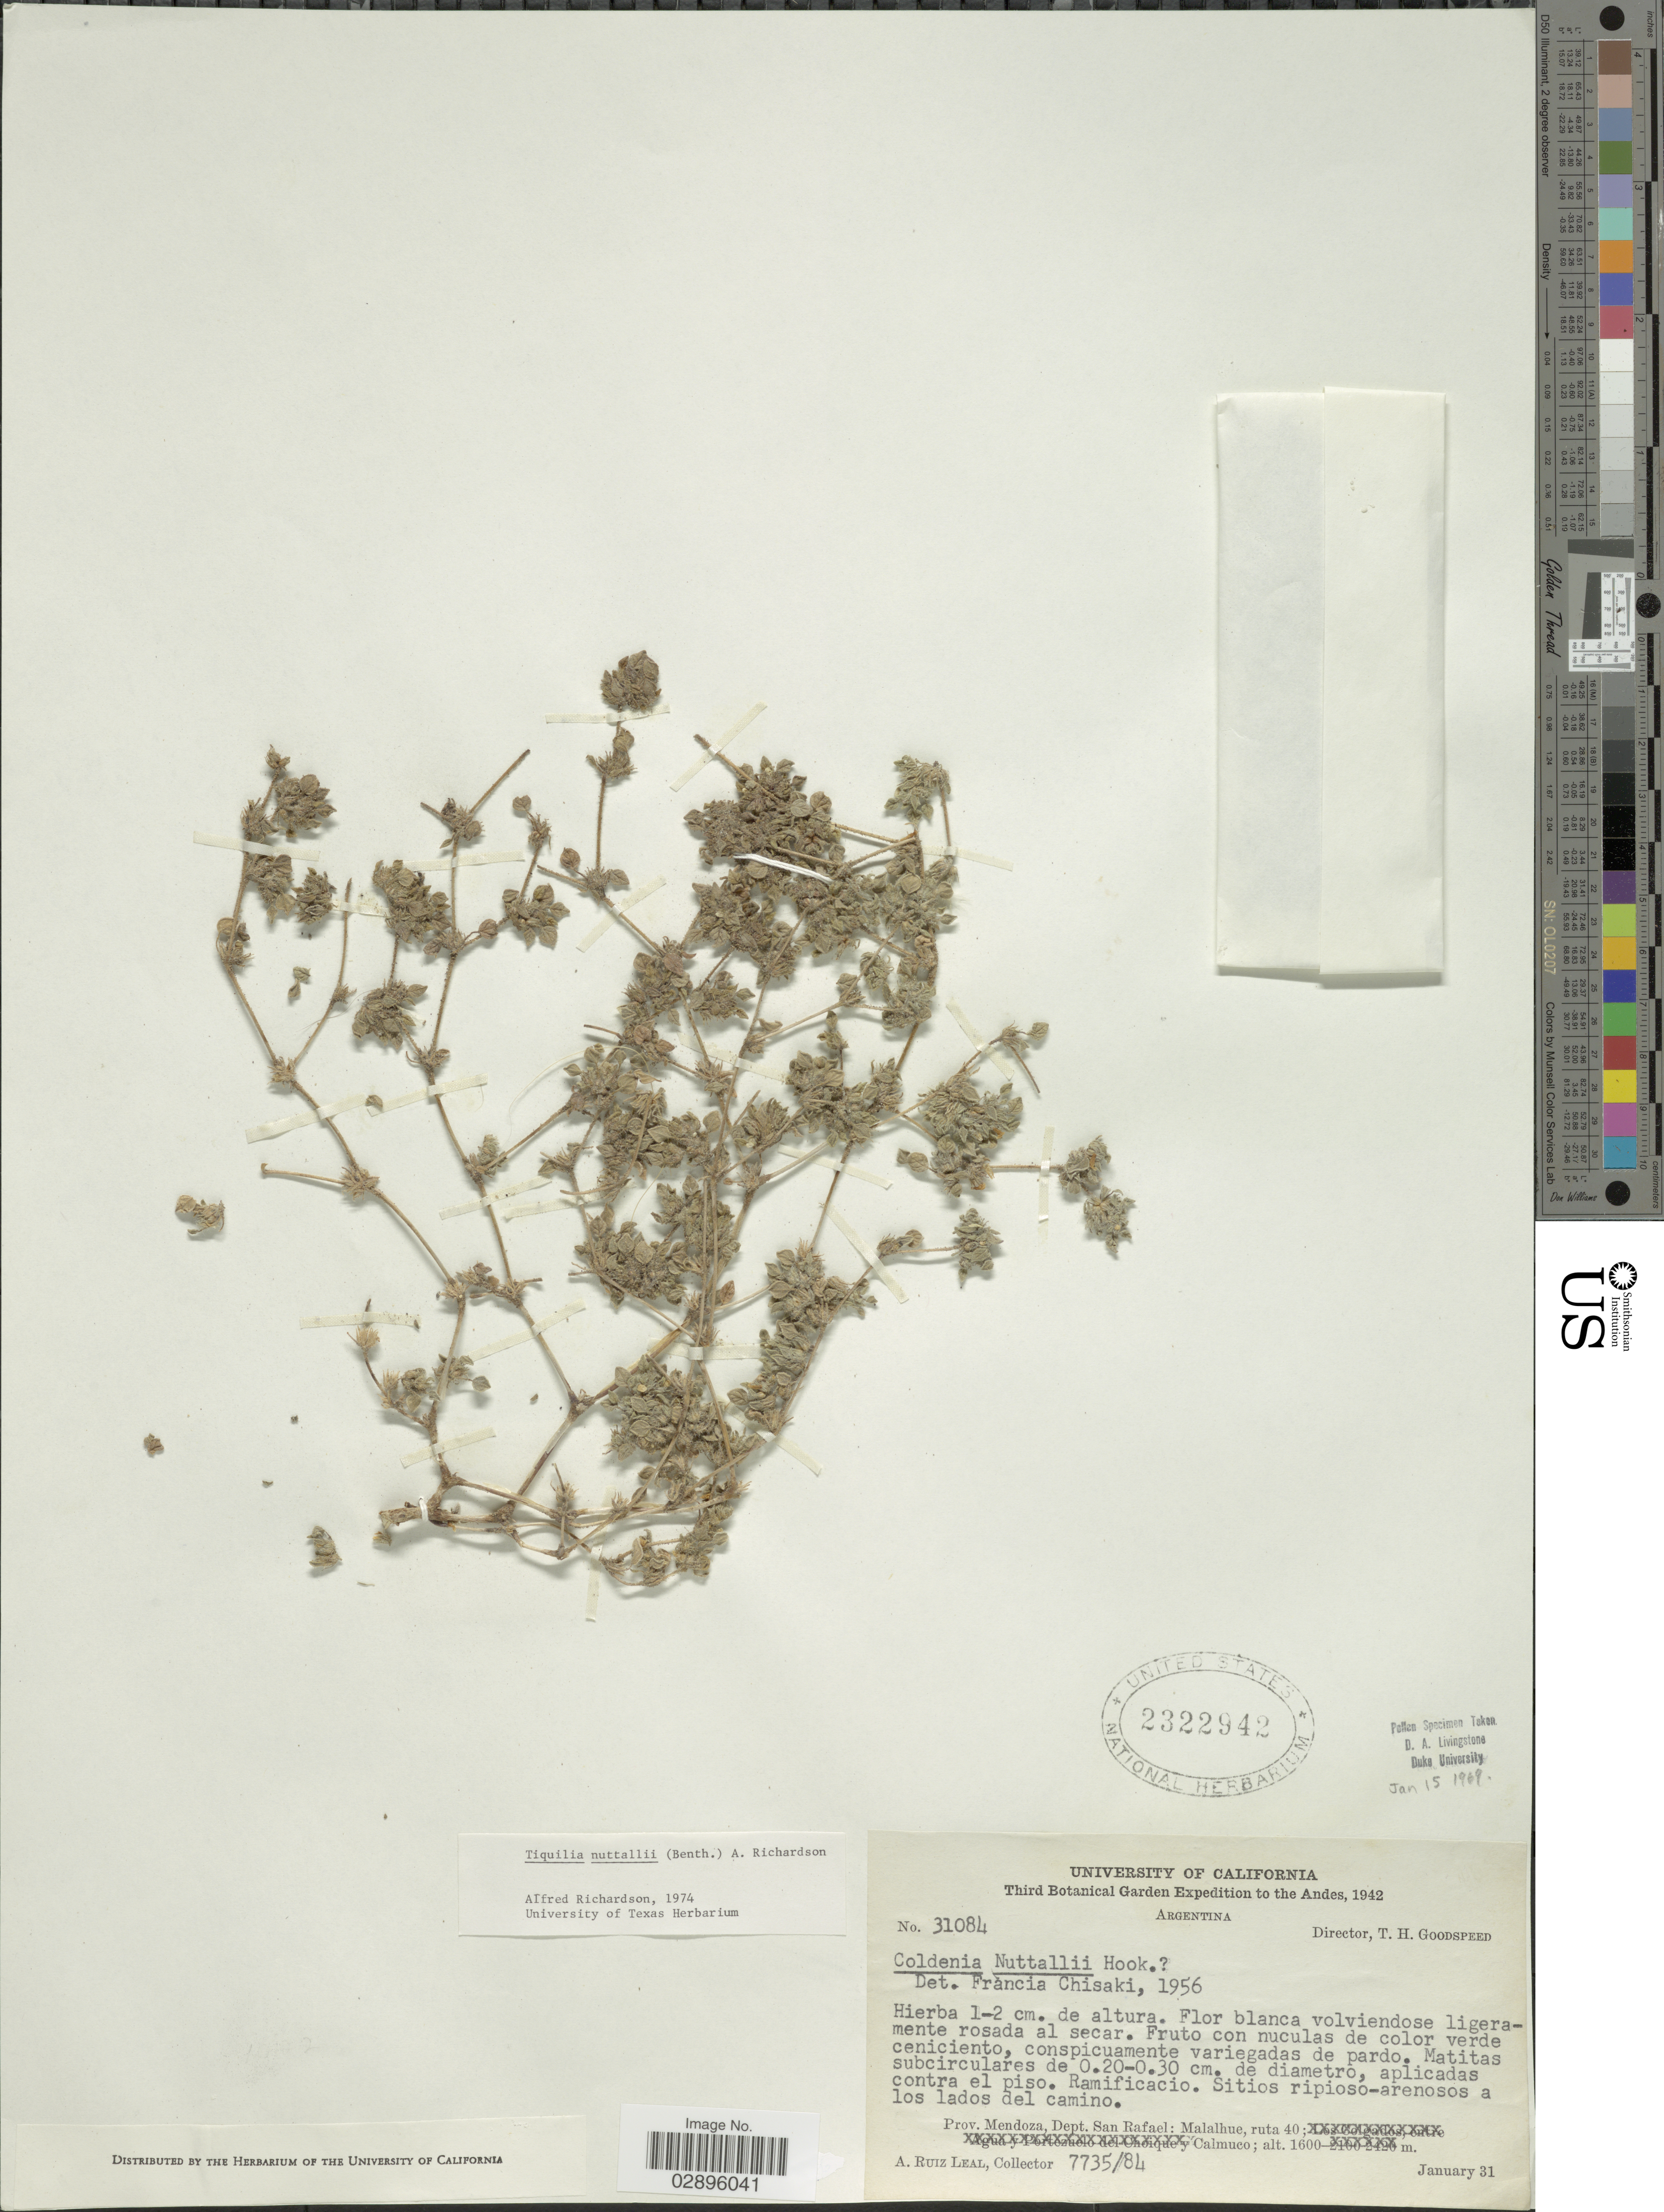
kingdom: Plantae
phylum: Tracheophyta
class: Magnoliopsida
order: Boraginales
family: Ehretiaceae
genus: Tiquilia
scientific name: Tiquilia nuttallii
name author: (Hook.) A.T. Richardson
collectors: A. R. Leal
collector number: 7735/84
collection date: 1942-01-31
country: Argentina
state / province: Mendoza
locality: Andes. Dept. San Rafael: Malalhue, ruta 40. Calmuco.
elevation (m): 1600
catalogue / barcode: US 2322942